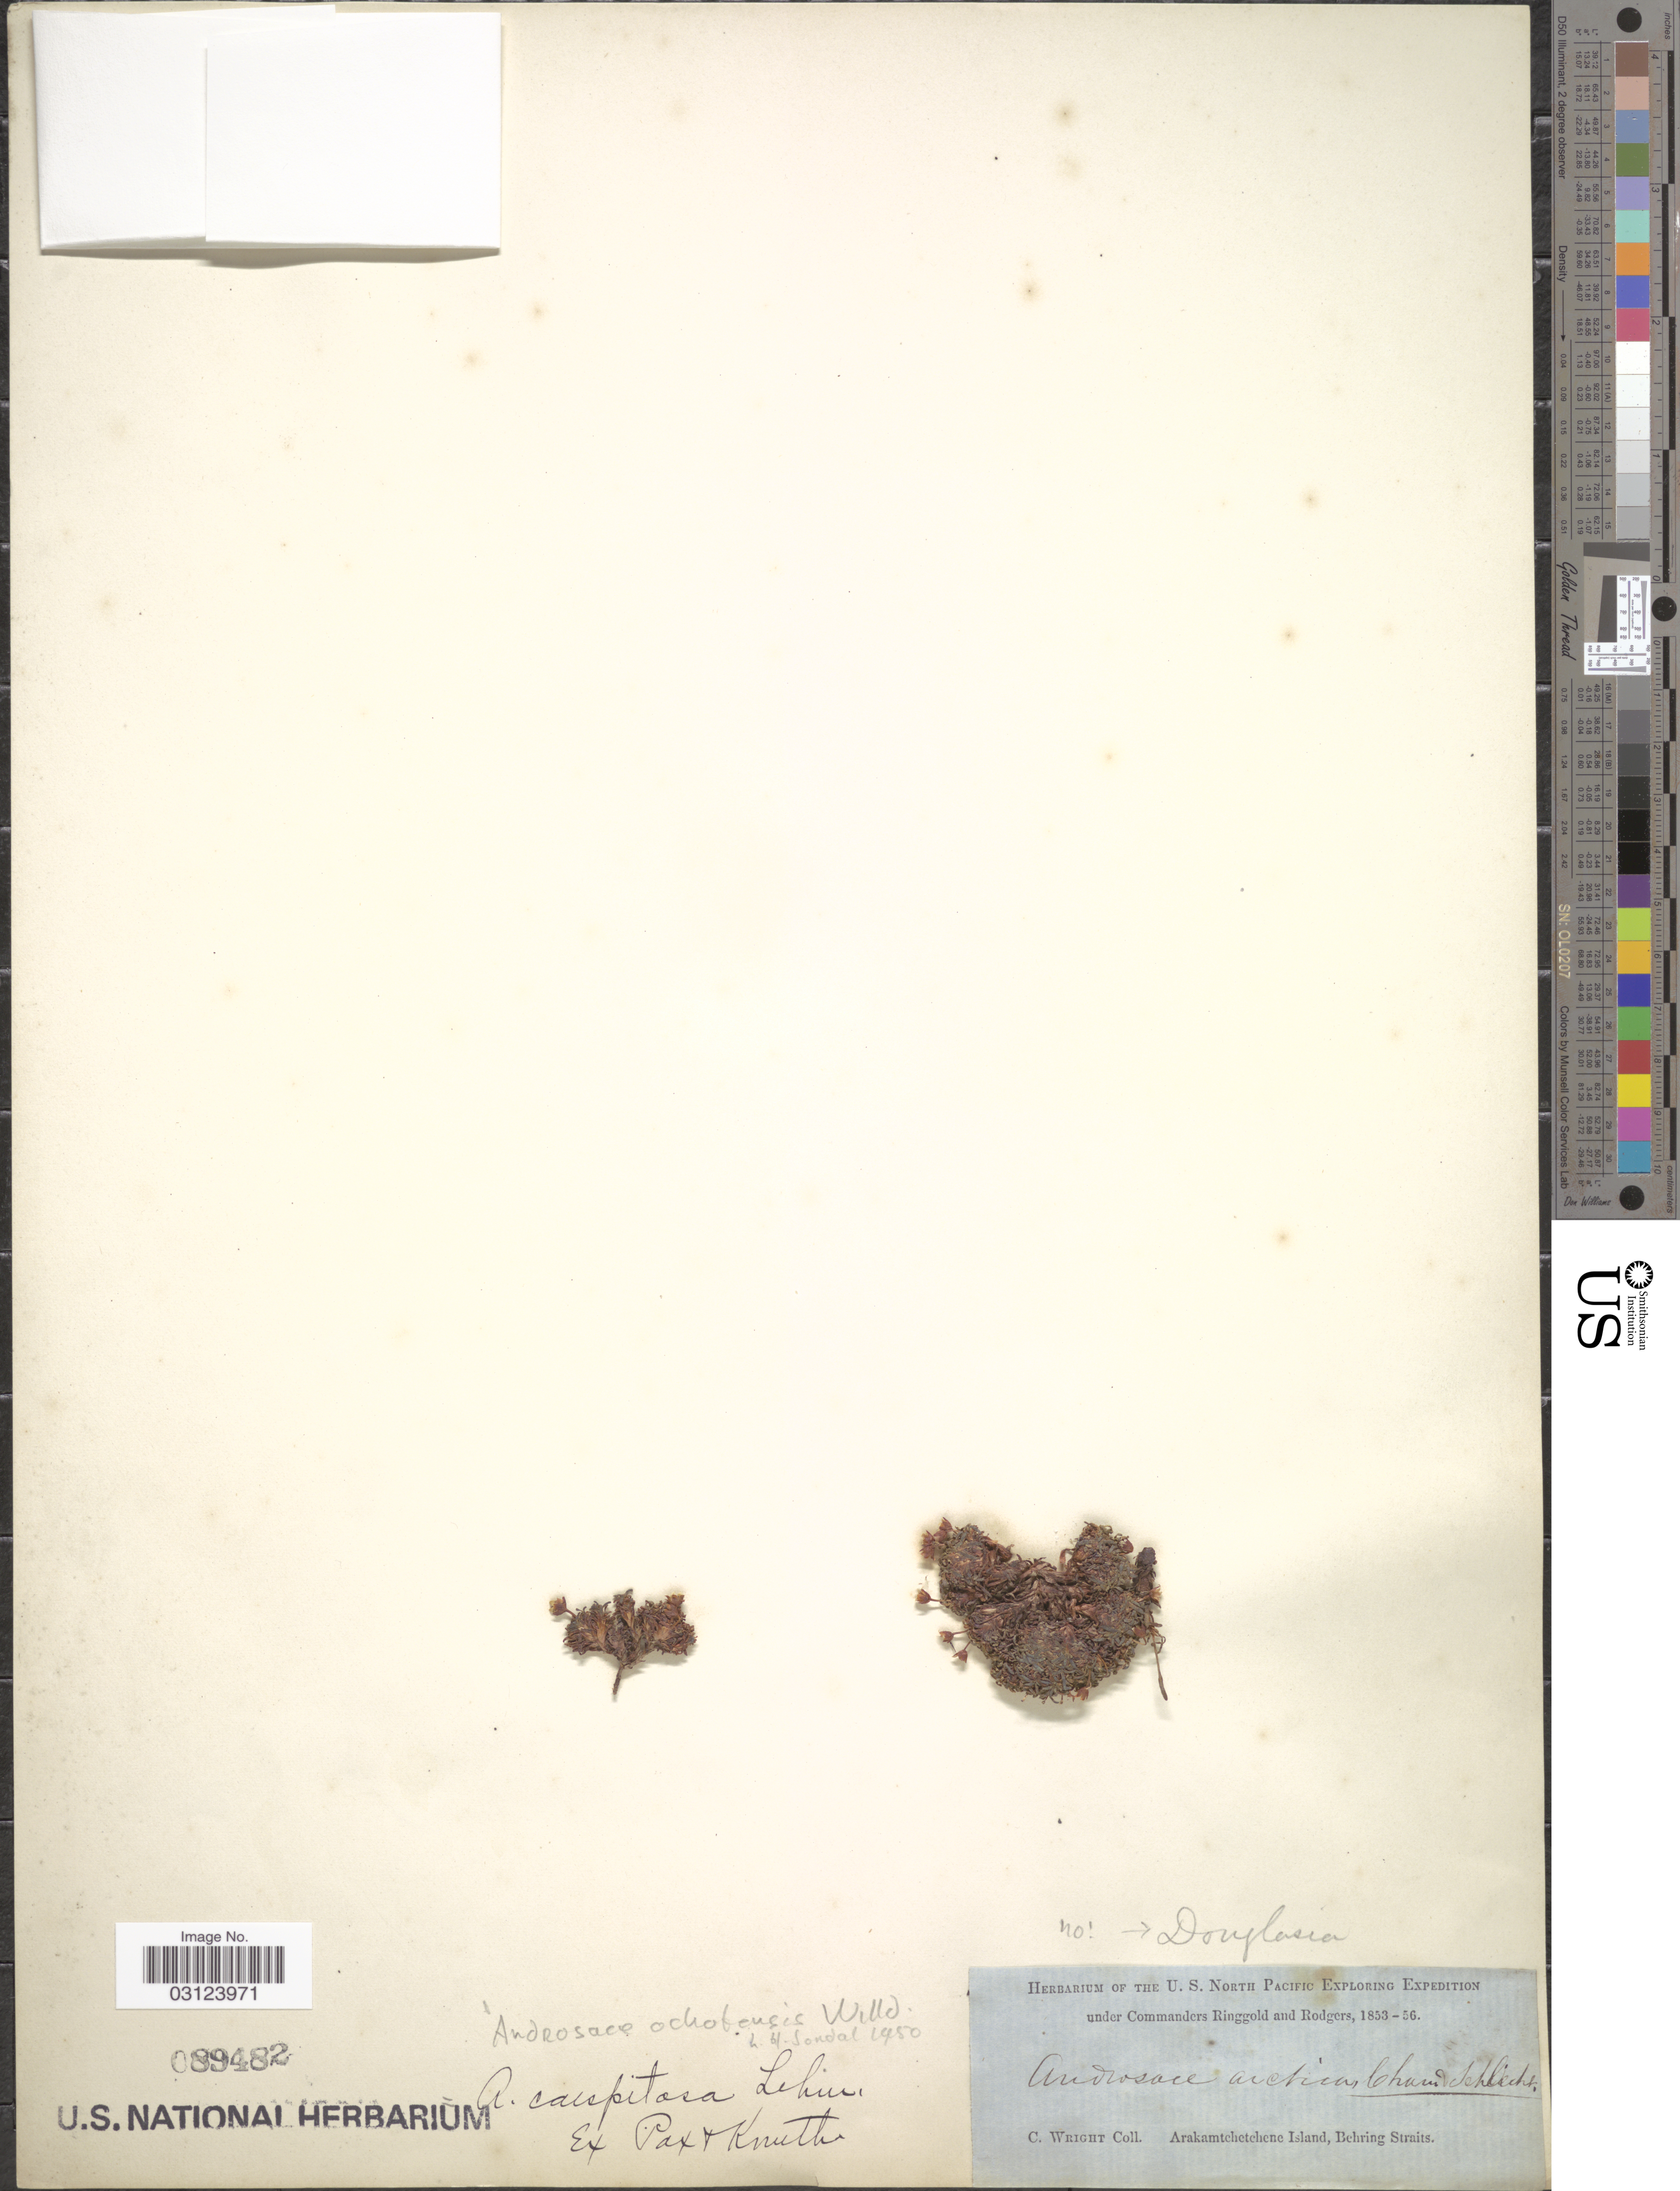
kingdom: Plantae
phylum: Tracheophyta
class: Magnoliopsida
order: Ericales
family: Primulaceae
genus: Androsace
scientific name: Androsace alchemilloides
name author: Franch.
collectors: C. Wright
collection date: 1853/1856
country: Russian Federation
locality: U.S. North Pacific, Arakamtchetchene Island, Behring Straits.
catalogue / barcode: US 89482